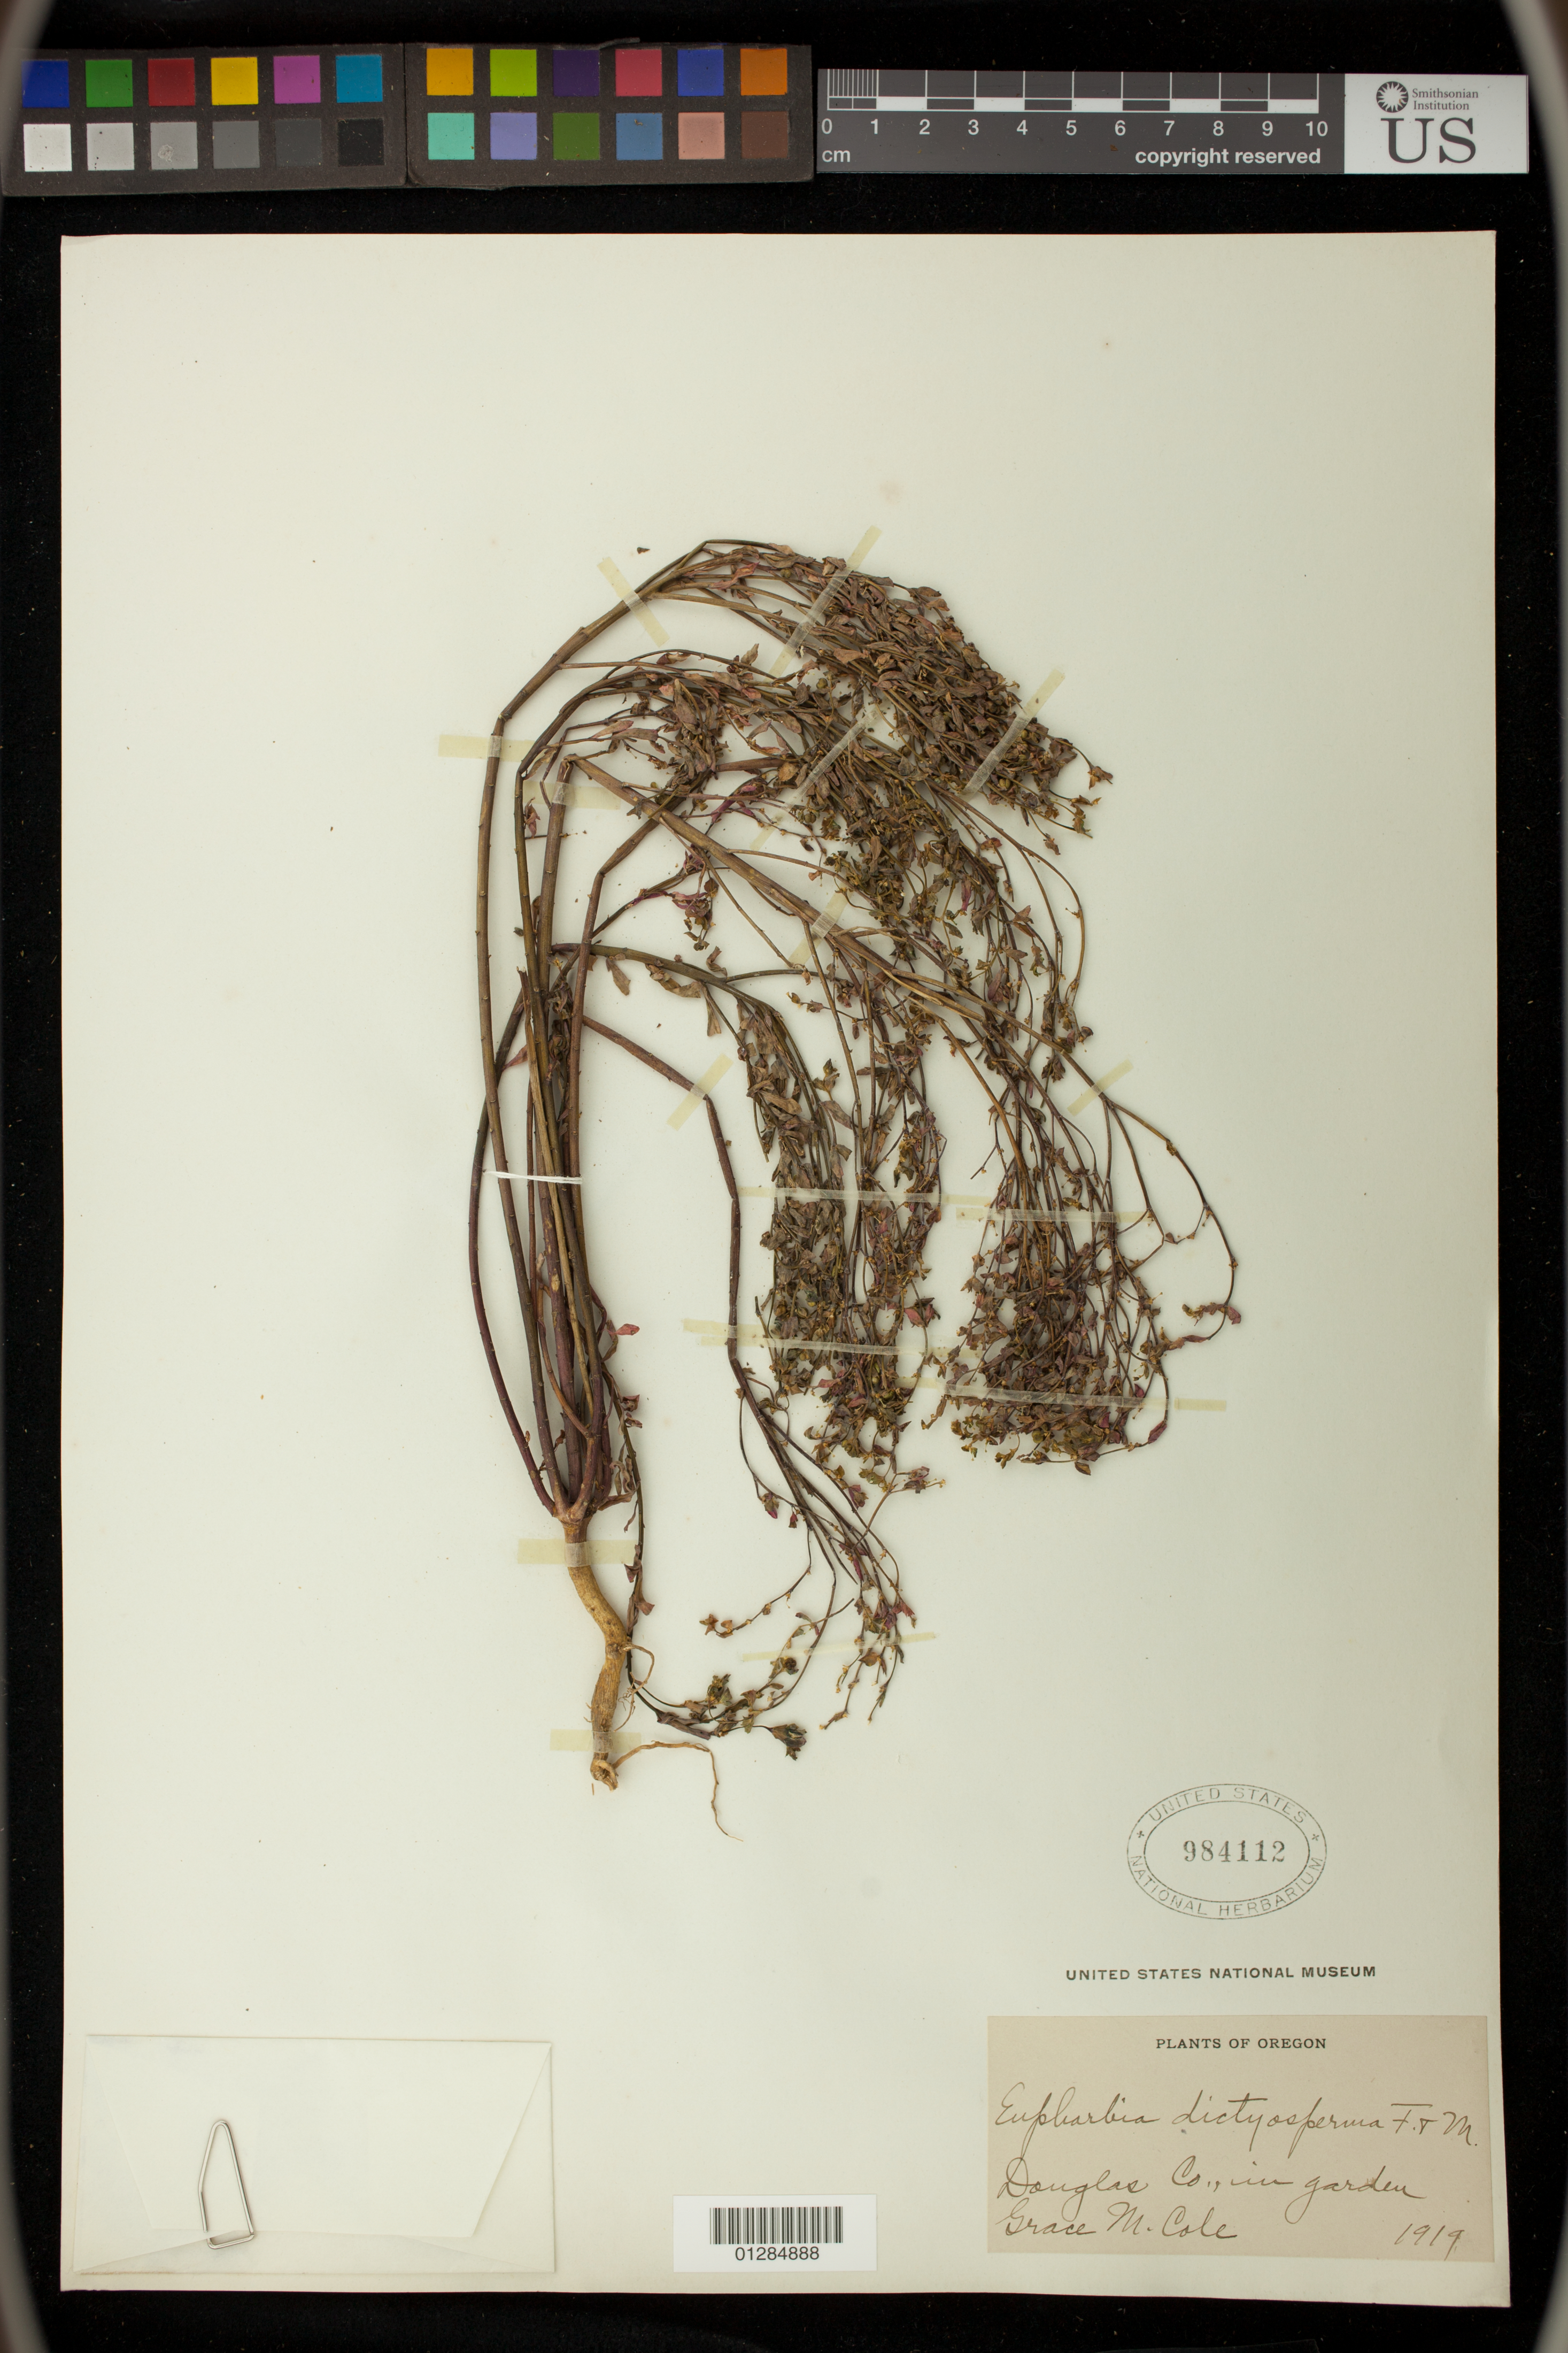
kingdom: Plantae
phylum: Tracheophyta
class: Magnoliopsida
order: Malpighiales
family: Euphorbiaceae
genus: Euphorbia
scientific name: Euphorbia spathulata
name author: Lam.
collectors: M. Cole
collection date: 1919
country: United States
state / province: Oregon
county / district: Douglas County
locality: In garden.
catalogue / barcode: US 984112